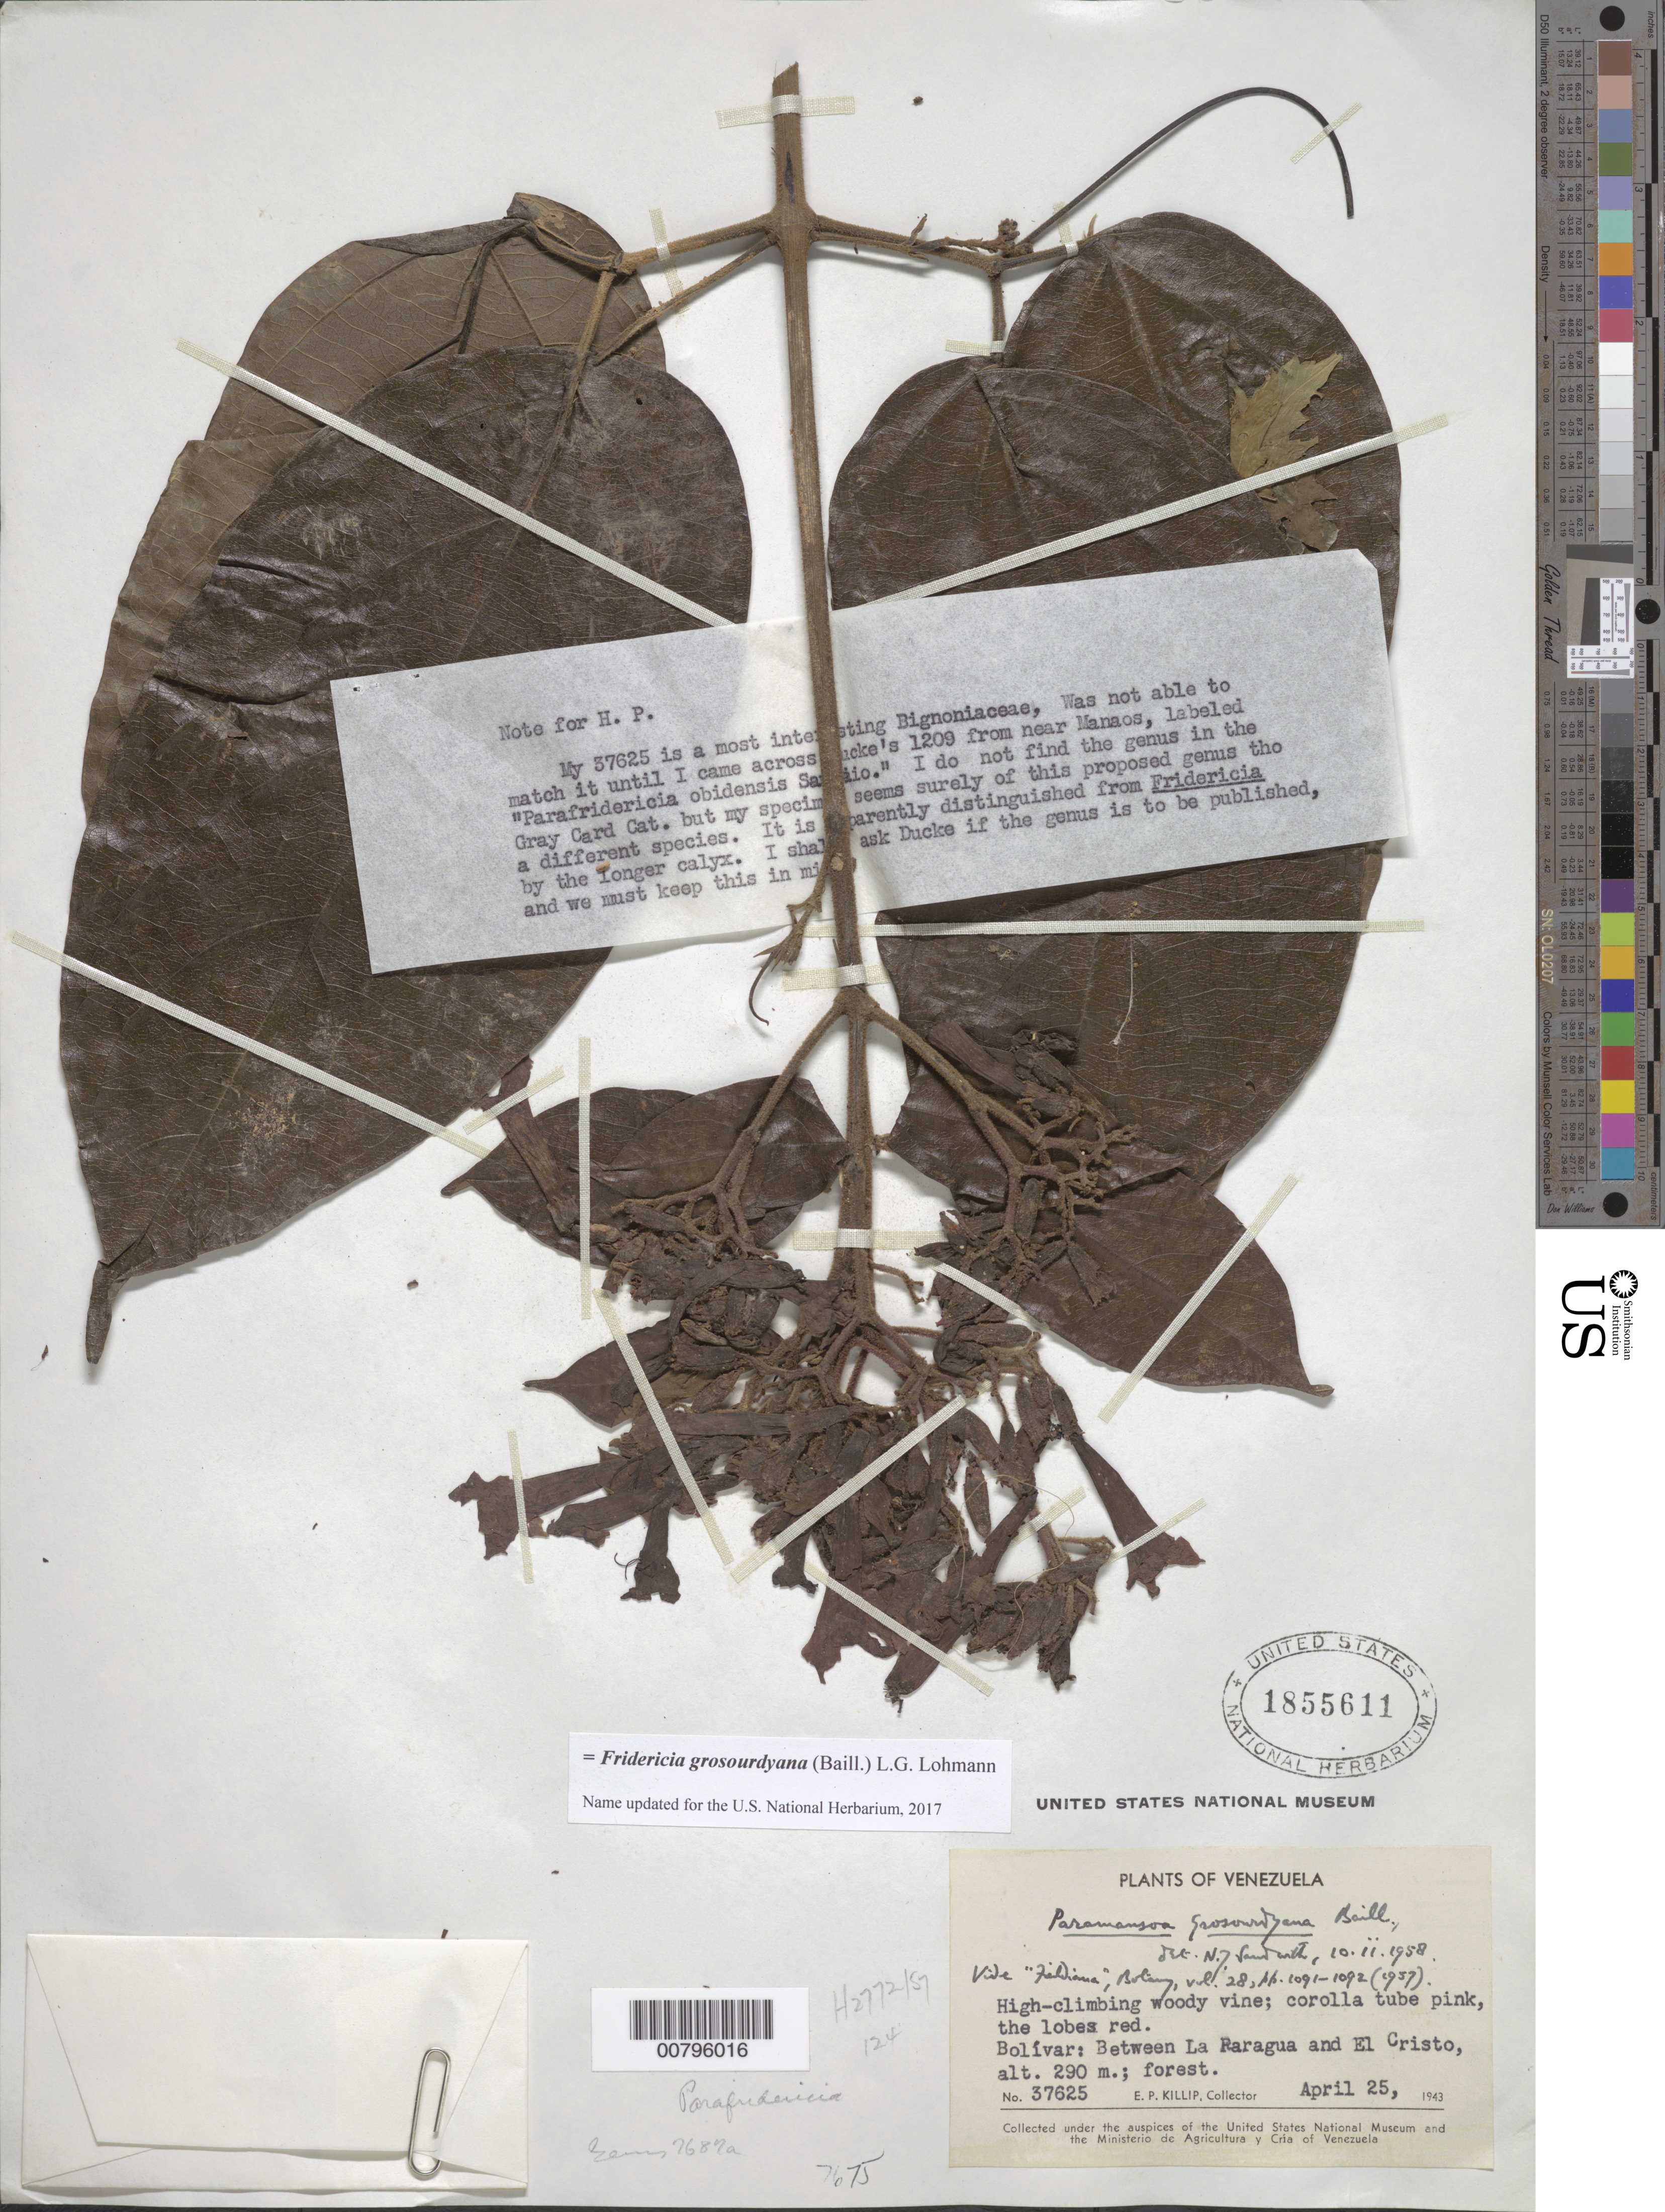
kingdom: Plantae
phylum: Tracheophyta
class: Magnoliopsida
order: Lamiales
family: Bignoniaceae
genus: Fridericia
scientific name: Fridericia grosourdyana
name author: (Baill.) L.G. Lohmann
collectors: E. P. Killip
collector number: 37625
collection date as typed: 25-Apr-43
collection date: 1943-04-25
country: Venezuela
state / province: Bolívar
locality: La Paragua to El Cristo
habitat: Forest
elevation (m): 290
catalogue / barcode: US 1855611